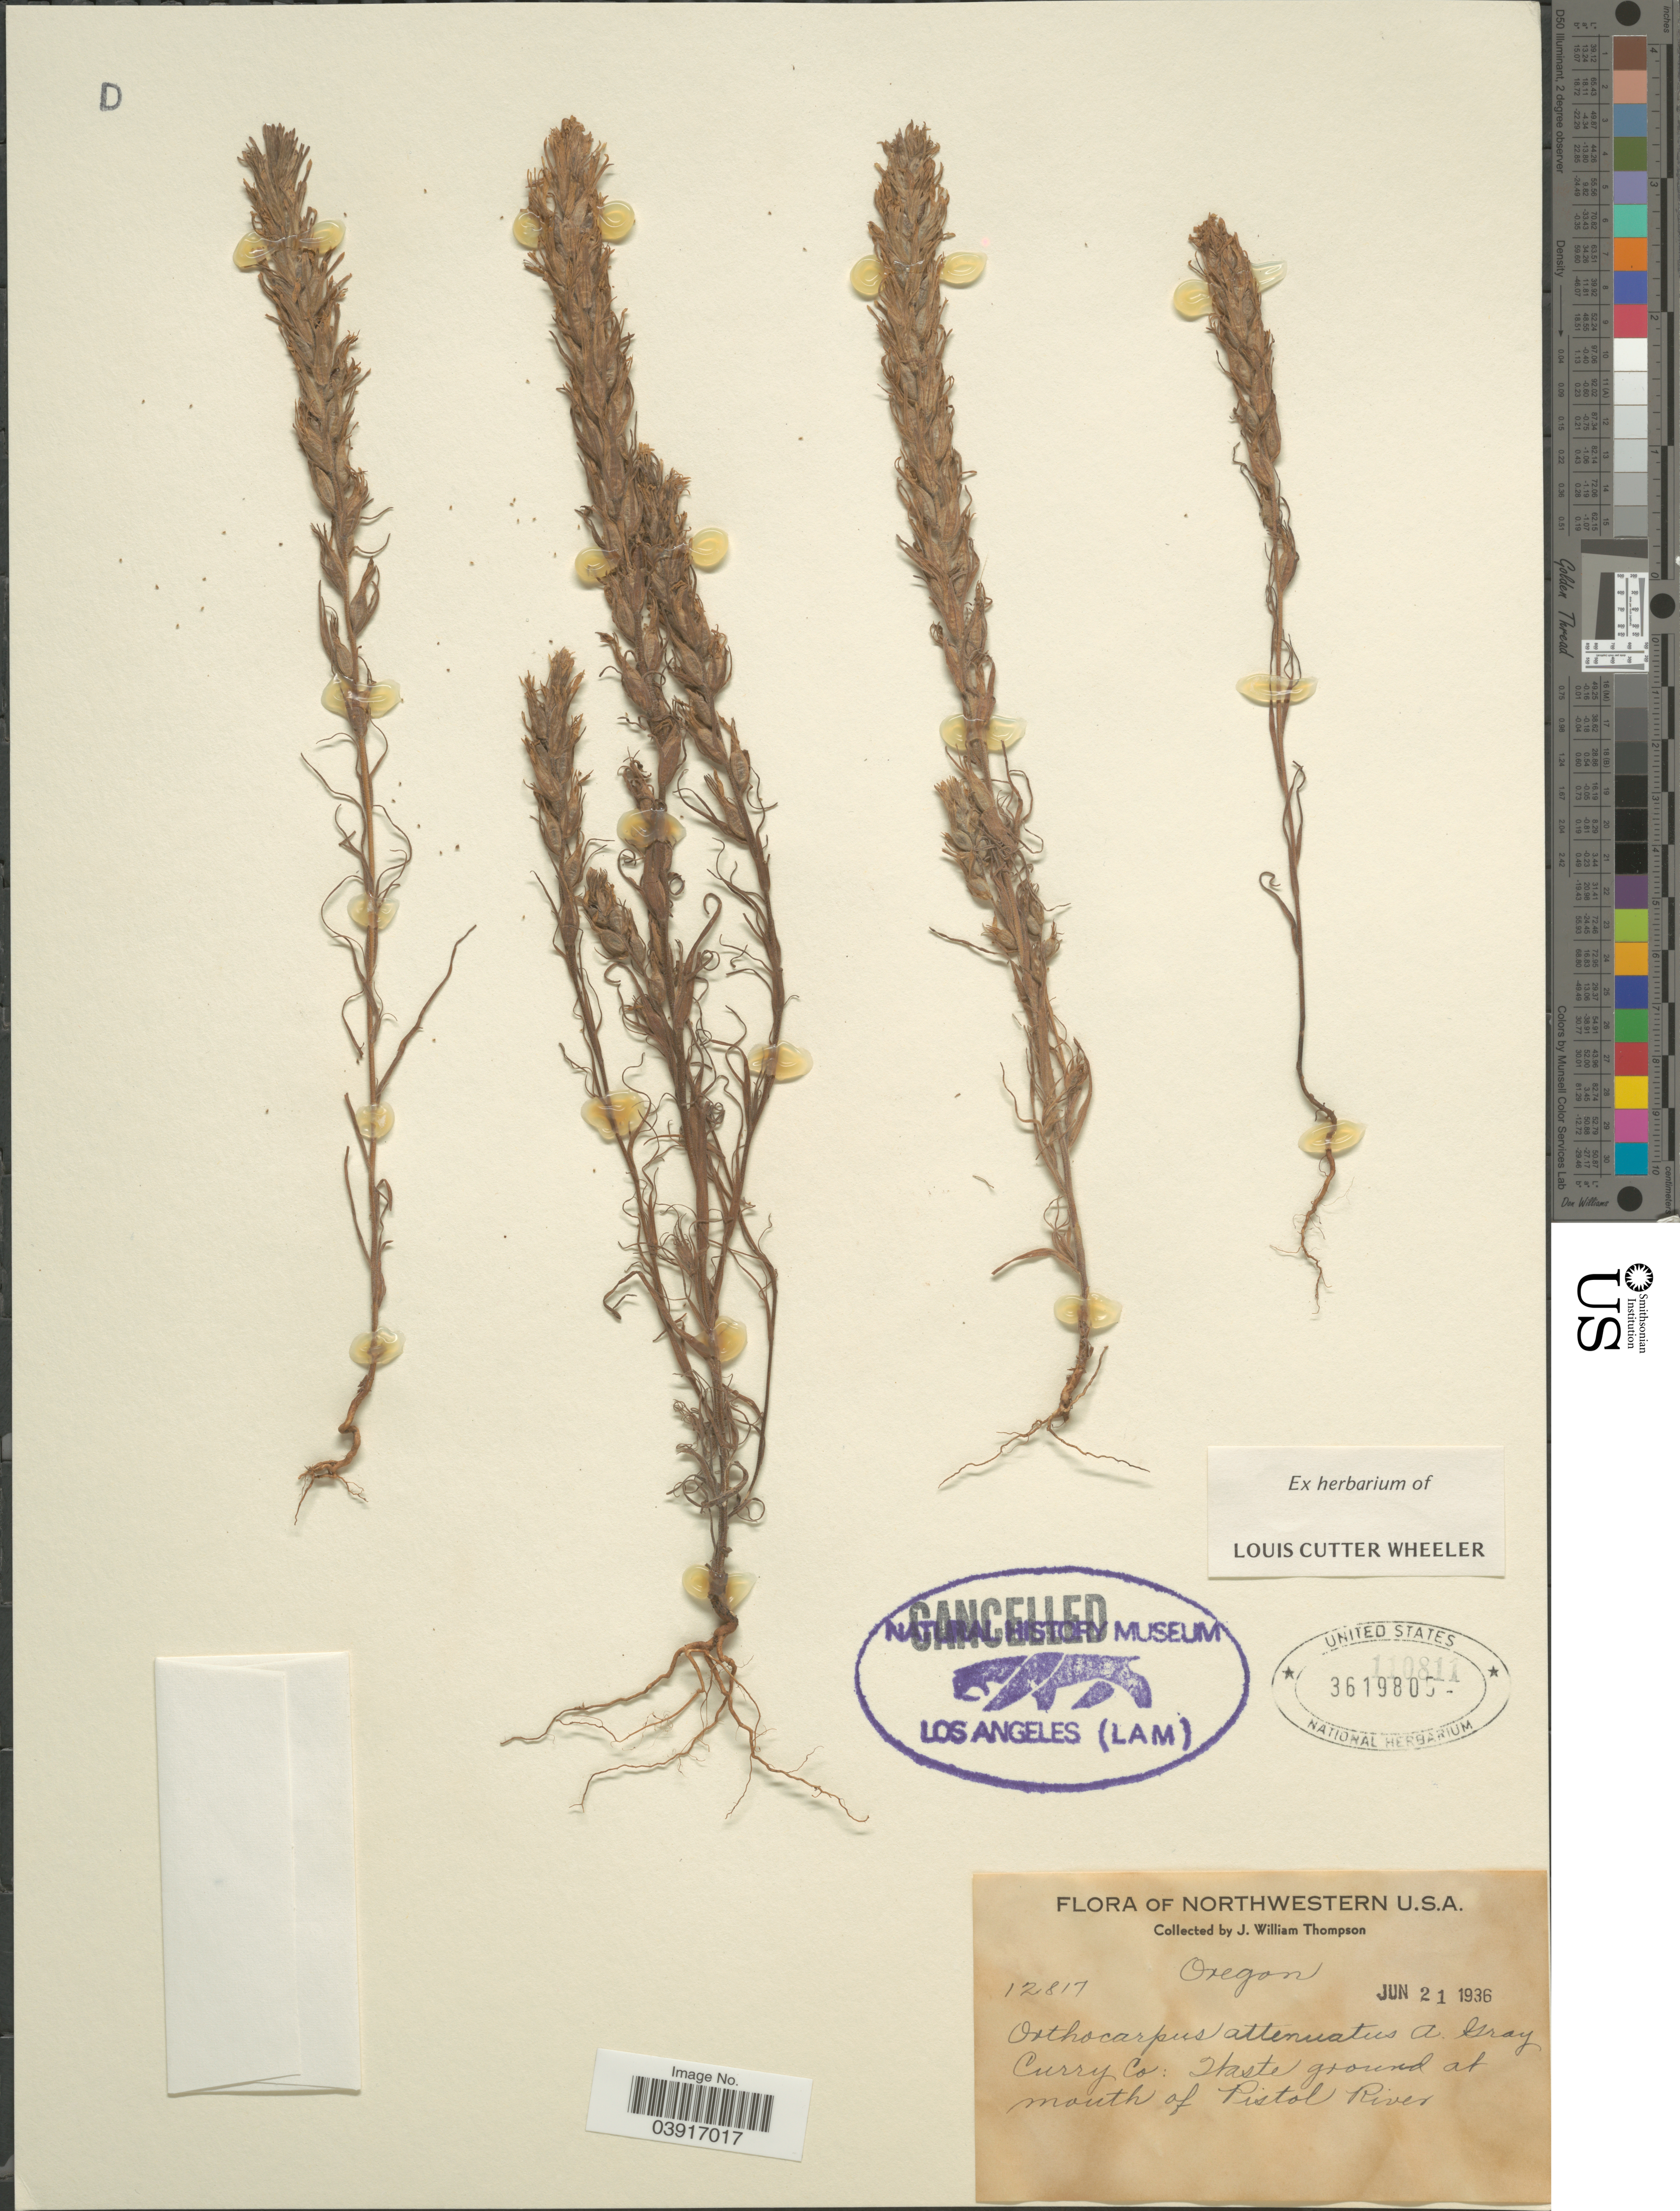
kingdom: Plantae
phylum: Tracheophyta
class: Magnoliopsida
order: Lamiales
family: Orobanchaceae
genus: Orthocarpus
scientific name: Orthocarpus attenuatus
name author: A. Gray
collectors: J. W. Thompson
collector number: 12817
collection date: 1936-06-21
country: United States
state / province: Oregon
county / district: Curry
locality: Northwestern U.S.A. Curry Co: Waste ground at mouth of Pistol River.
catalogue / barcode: US 3619805